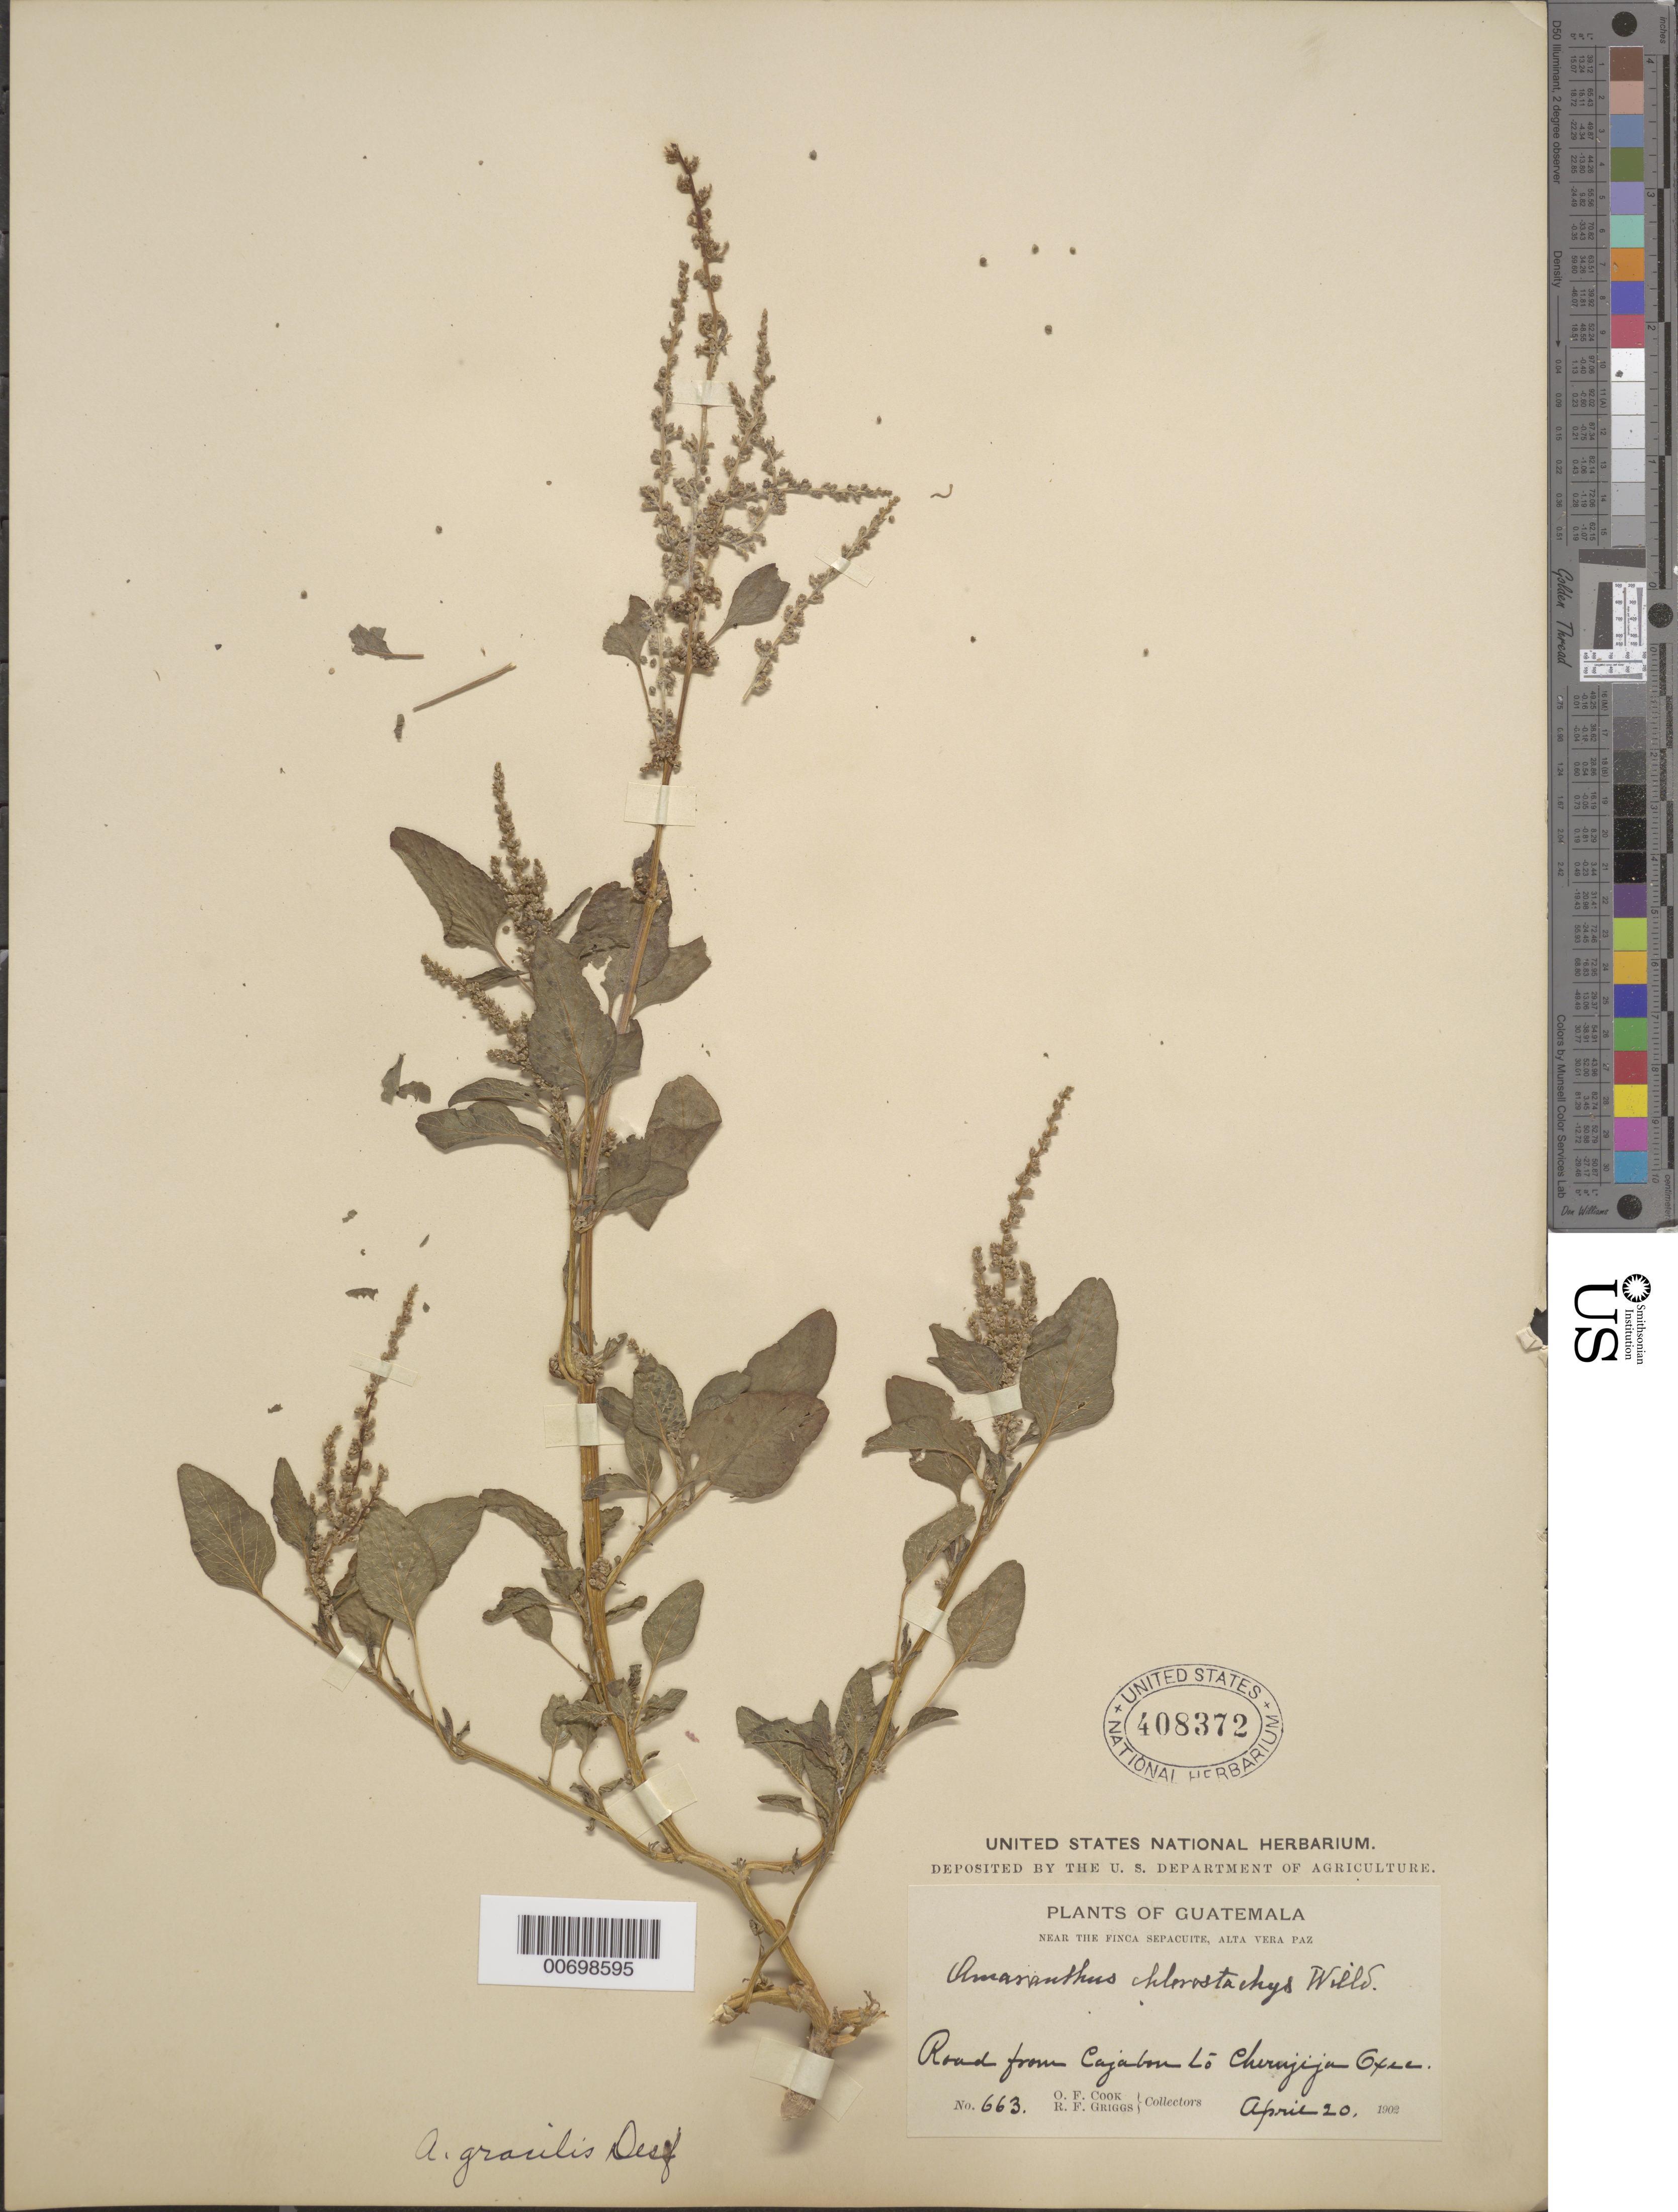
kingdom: Plantae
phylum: Tracheophyta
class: Magnoliopsida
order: Caryophyllales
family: Amaranthaceae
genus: Amaranthus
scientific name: Amaranthus gracilis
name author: Desf. ex Poir.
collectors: O. F. Cook & R. F. Griggs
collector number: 663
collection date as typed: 20 Apr 1902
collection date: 1902-04-20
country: Guatemala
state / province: Alta Verapaz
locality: Near Finca Sepacuite, along road from Cahabon to Chirijiya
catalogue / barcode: US 408372